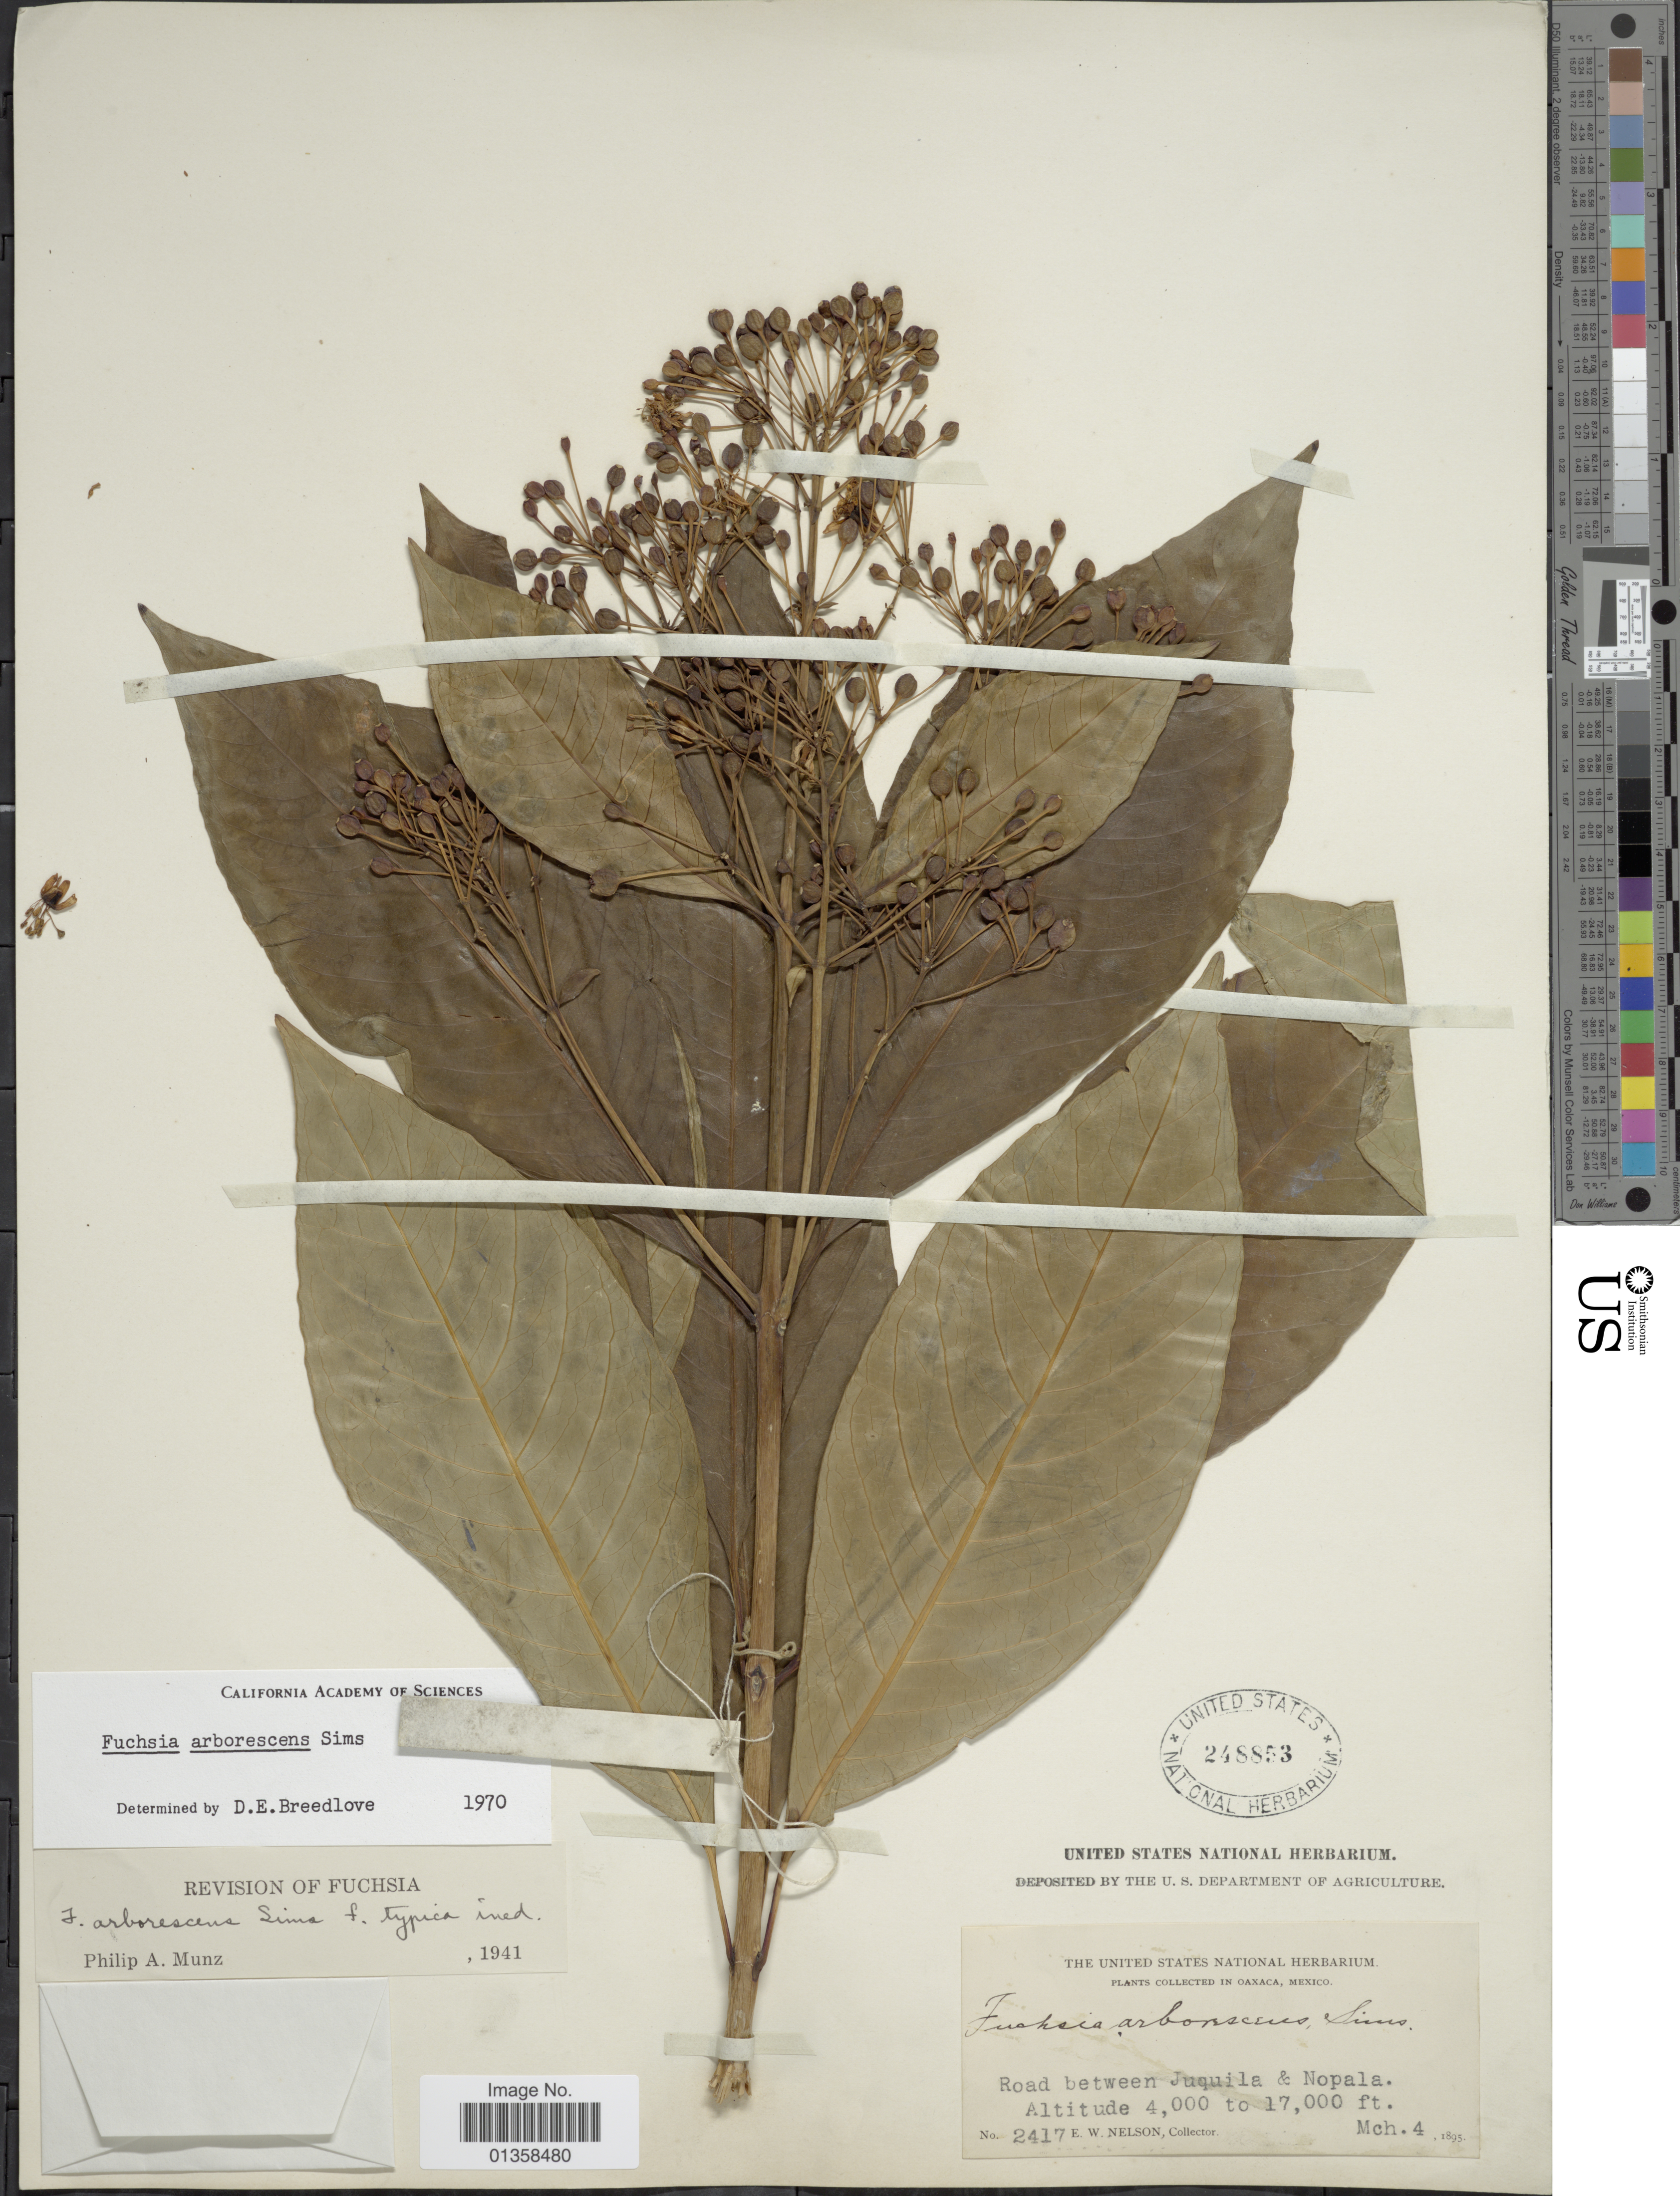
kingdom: Plantae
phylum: Tracheophyta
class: Magnoliopsida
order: Myrtales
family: Onagraceae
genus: Fuchsia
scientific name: Fuchsia arborescens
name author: Sims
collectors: E. W. Nelson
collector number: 2417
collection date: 1895-03-04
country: Mexico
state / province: Oaxaca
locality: Road between Juquila & Nopala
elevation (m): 1219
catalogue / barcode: US 248853